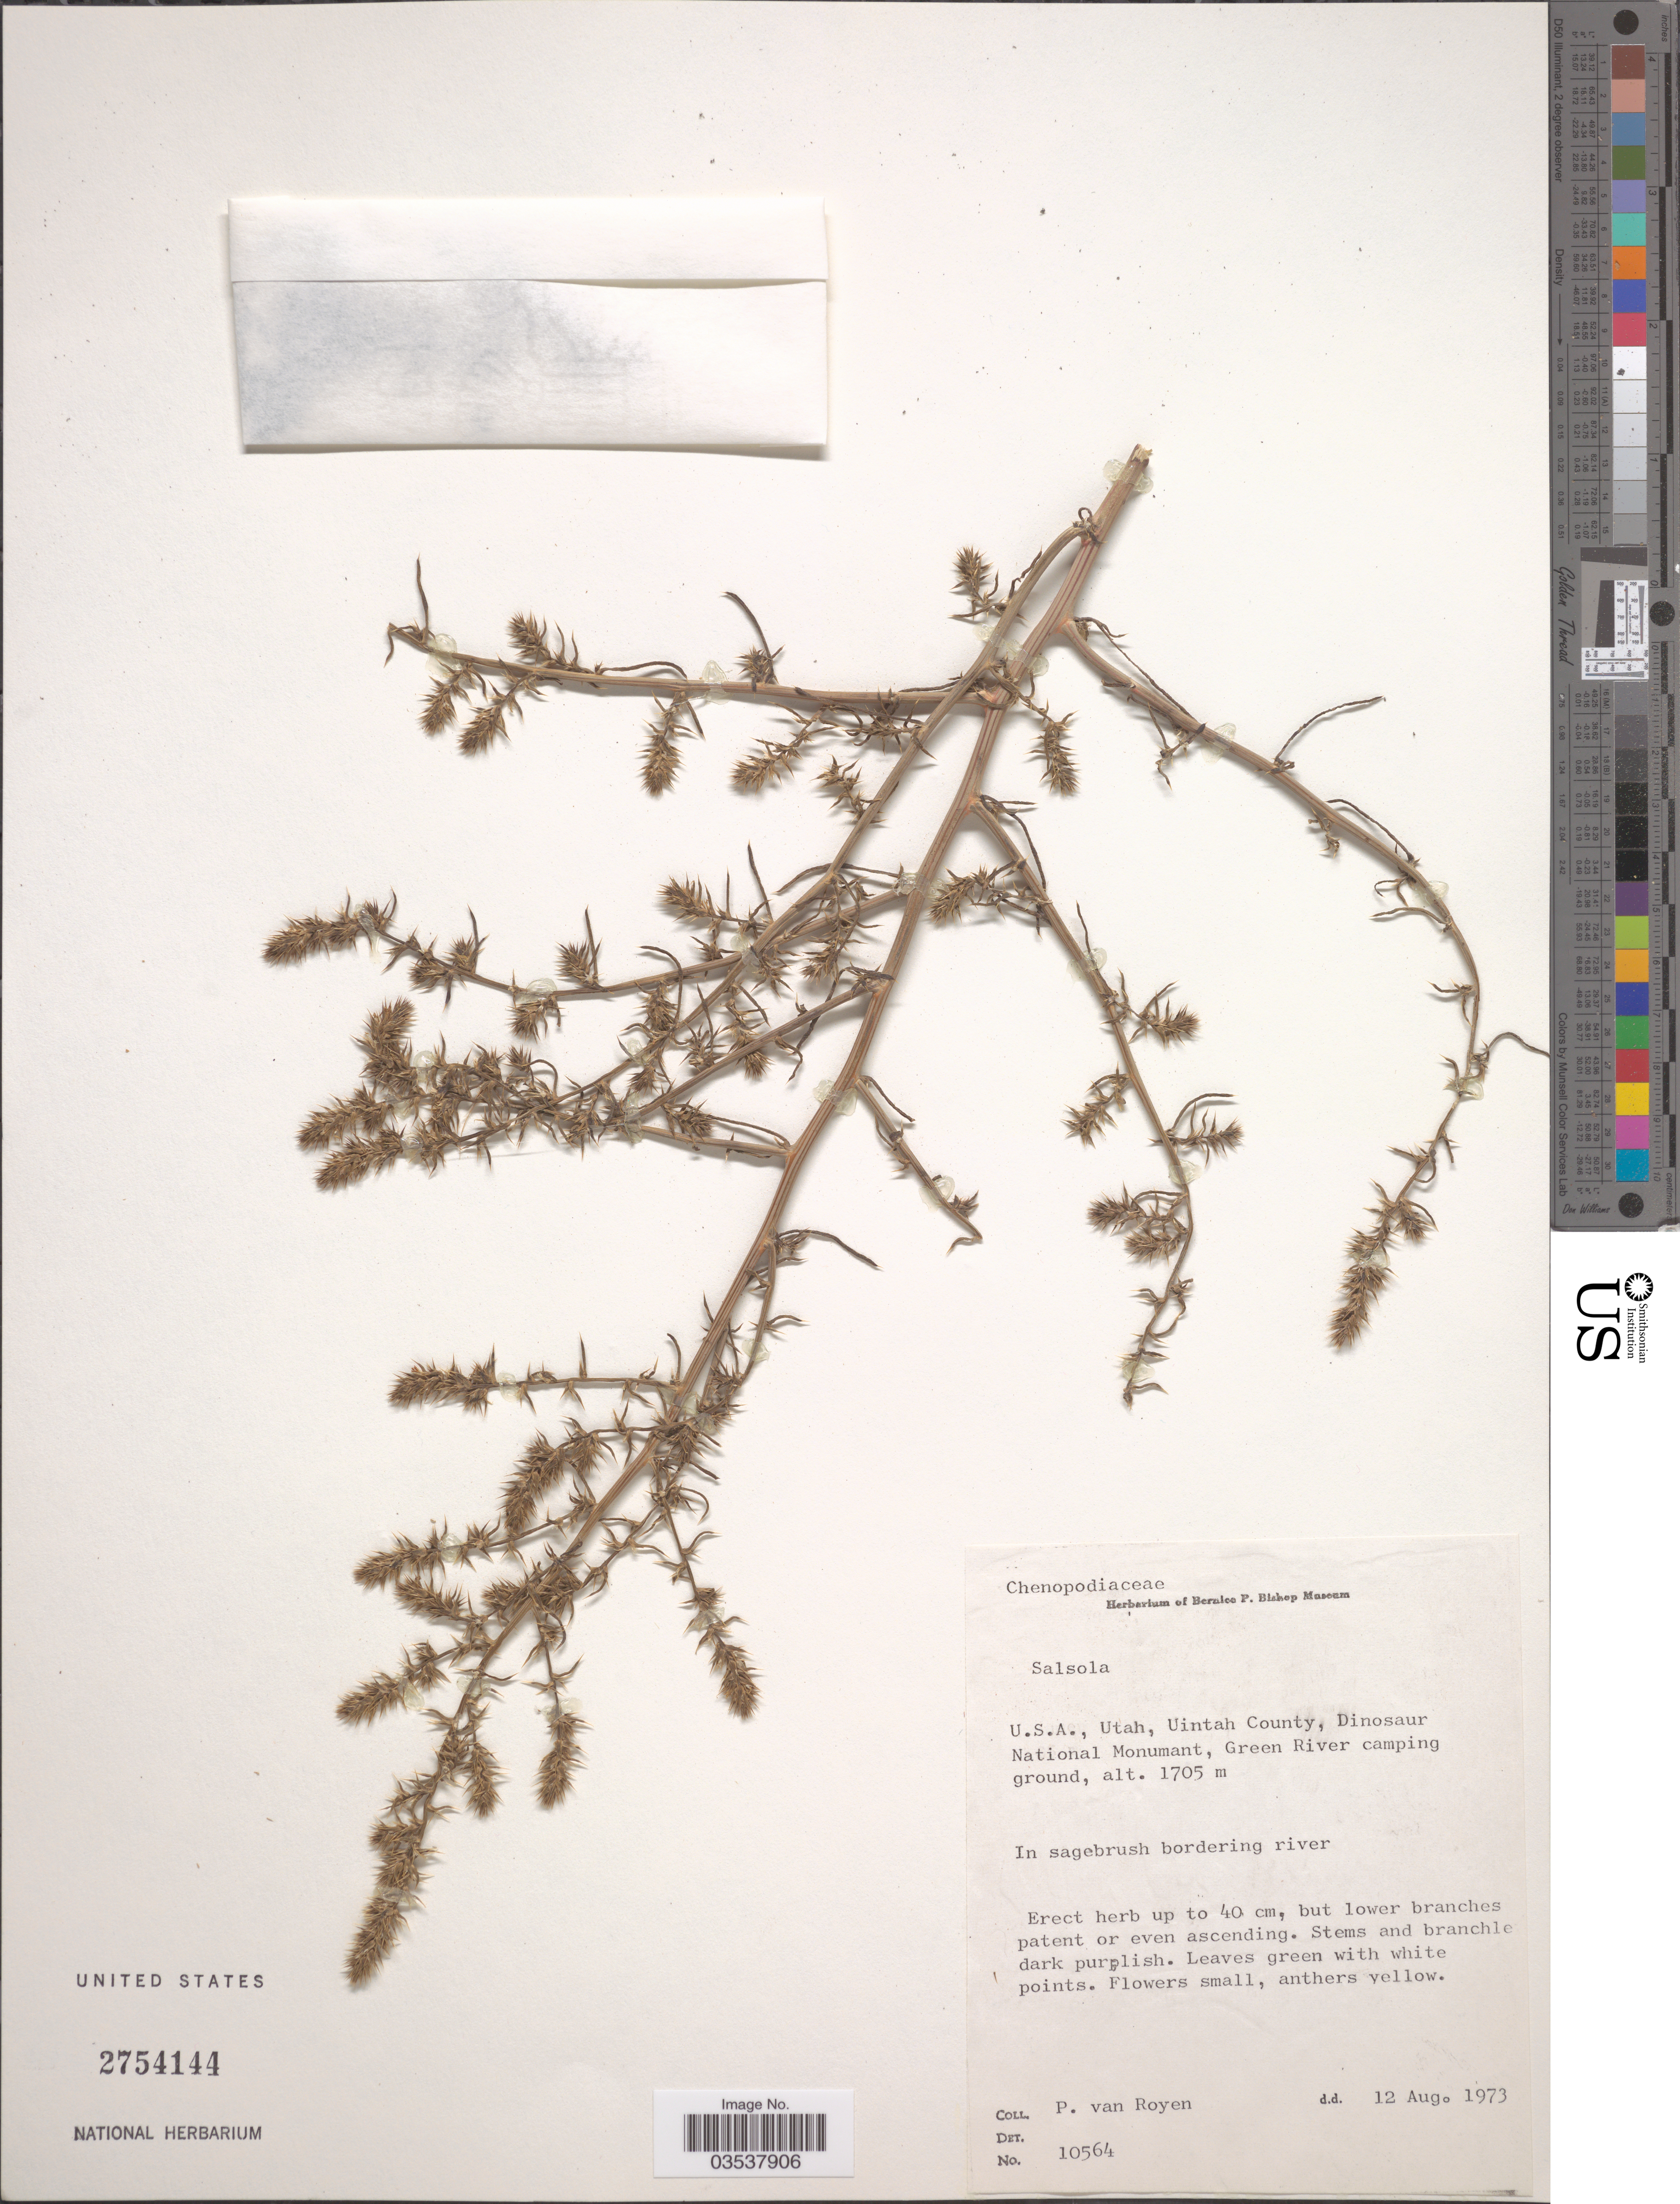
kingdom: Plantae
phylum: Tracheophyta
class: Magnoliopsida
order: Caryophyllales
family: Amaranthaceae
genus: Salsola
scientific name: Salsola tragus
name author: L.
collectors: P. van Royen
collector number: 10564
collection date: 1973-08-12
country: United States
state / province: Utah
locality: U.S.A. Uintah County, Dinosaur National Monumant, Green River camping ground.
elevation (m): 1705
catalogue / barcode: US 2754144